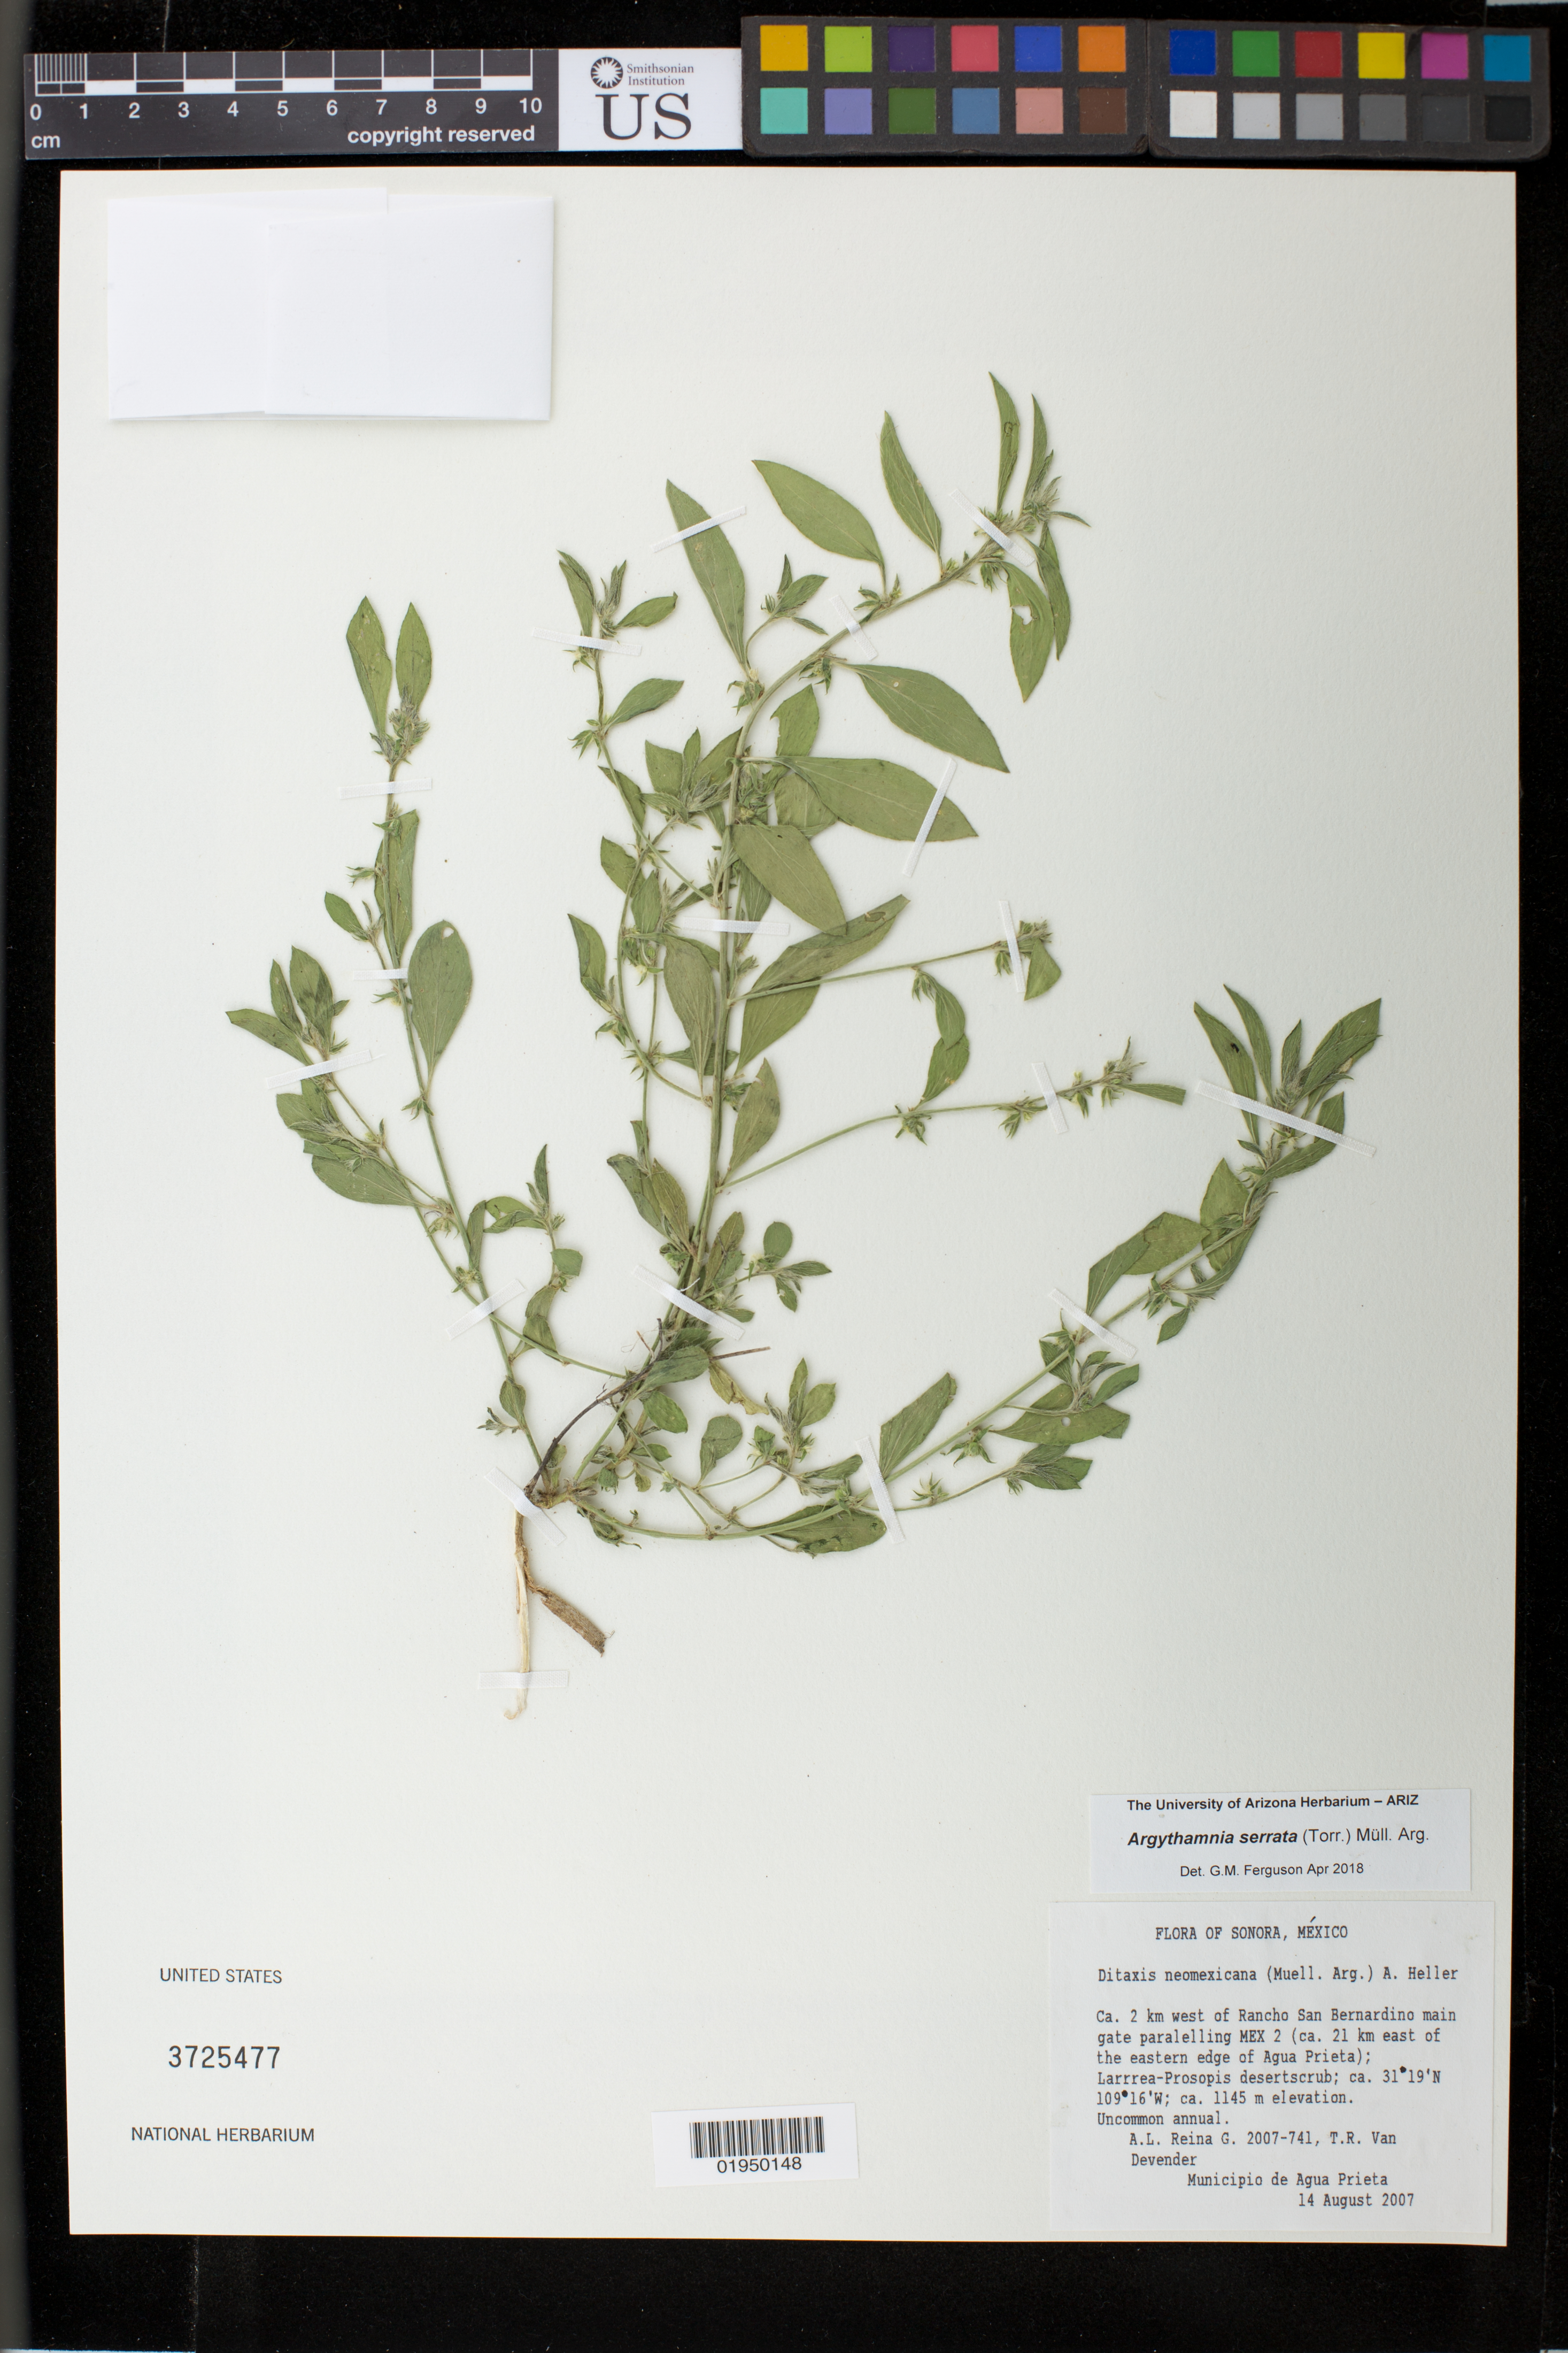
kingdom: Plantae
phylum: Tracheophyta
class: Magnoliopsida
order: Malpighiales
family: Euphorbiaceae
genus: Argythamnia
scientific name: Argythamnia serrata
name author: (Torr.) Müll. Arg.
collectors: A. L. Reina G. & T. R. Van Devender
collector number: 2007-741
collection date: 2007-08-14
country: Mexico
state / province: Sonora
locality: Ca. 2 km west of Ranch San Bernardino main gate paralelling MEX 2 (ca. 21 km east of the eastern edge of Agua Prieta)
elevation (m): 1145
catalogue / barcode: US 3725477